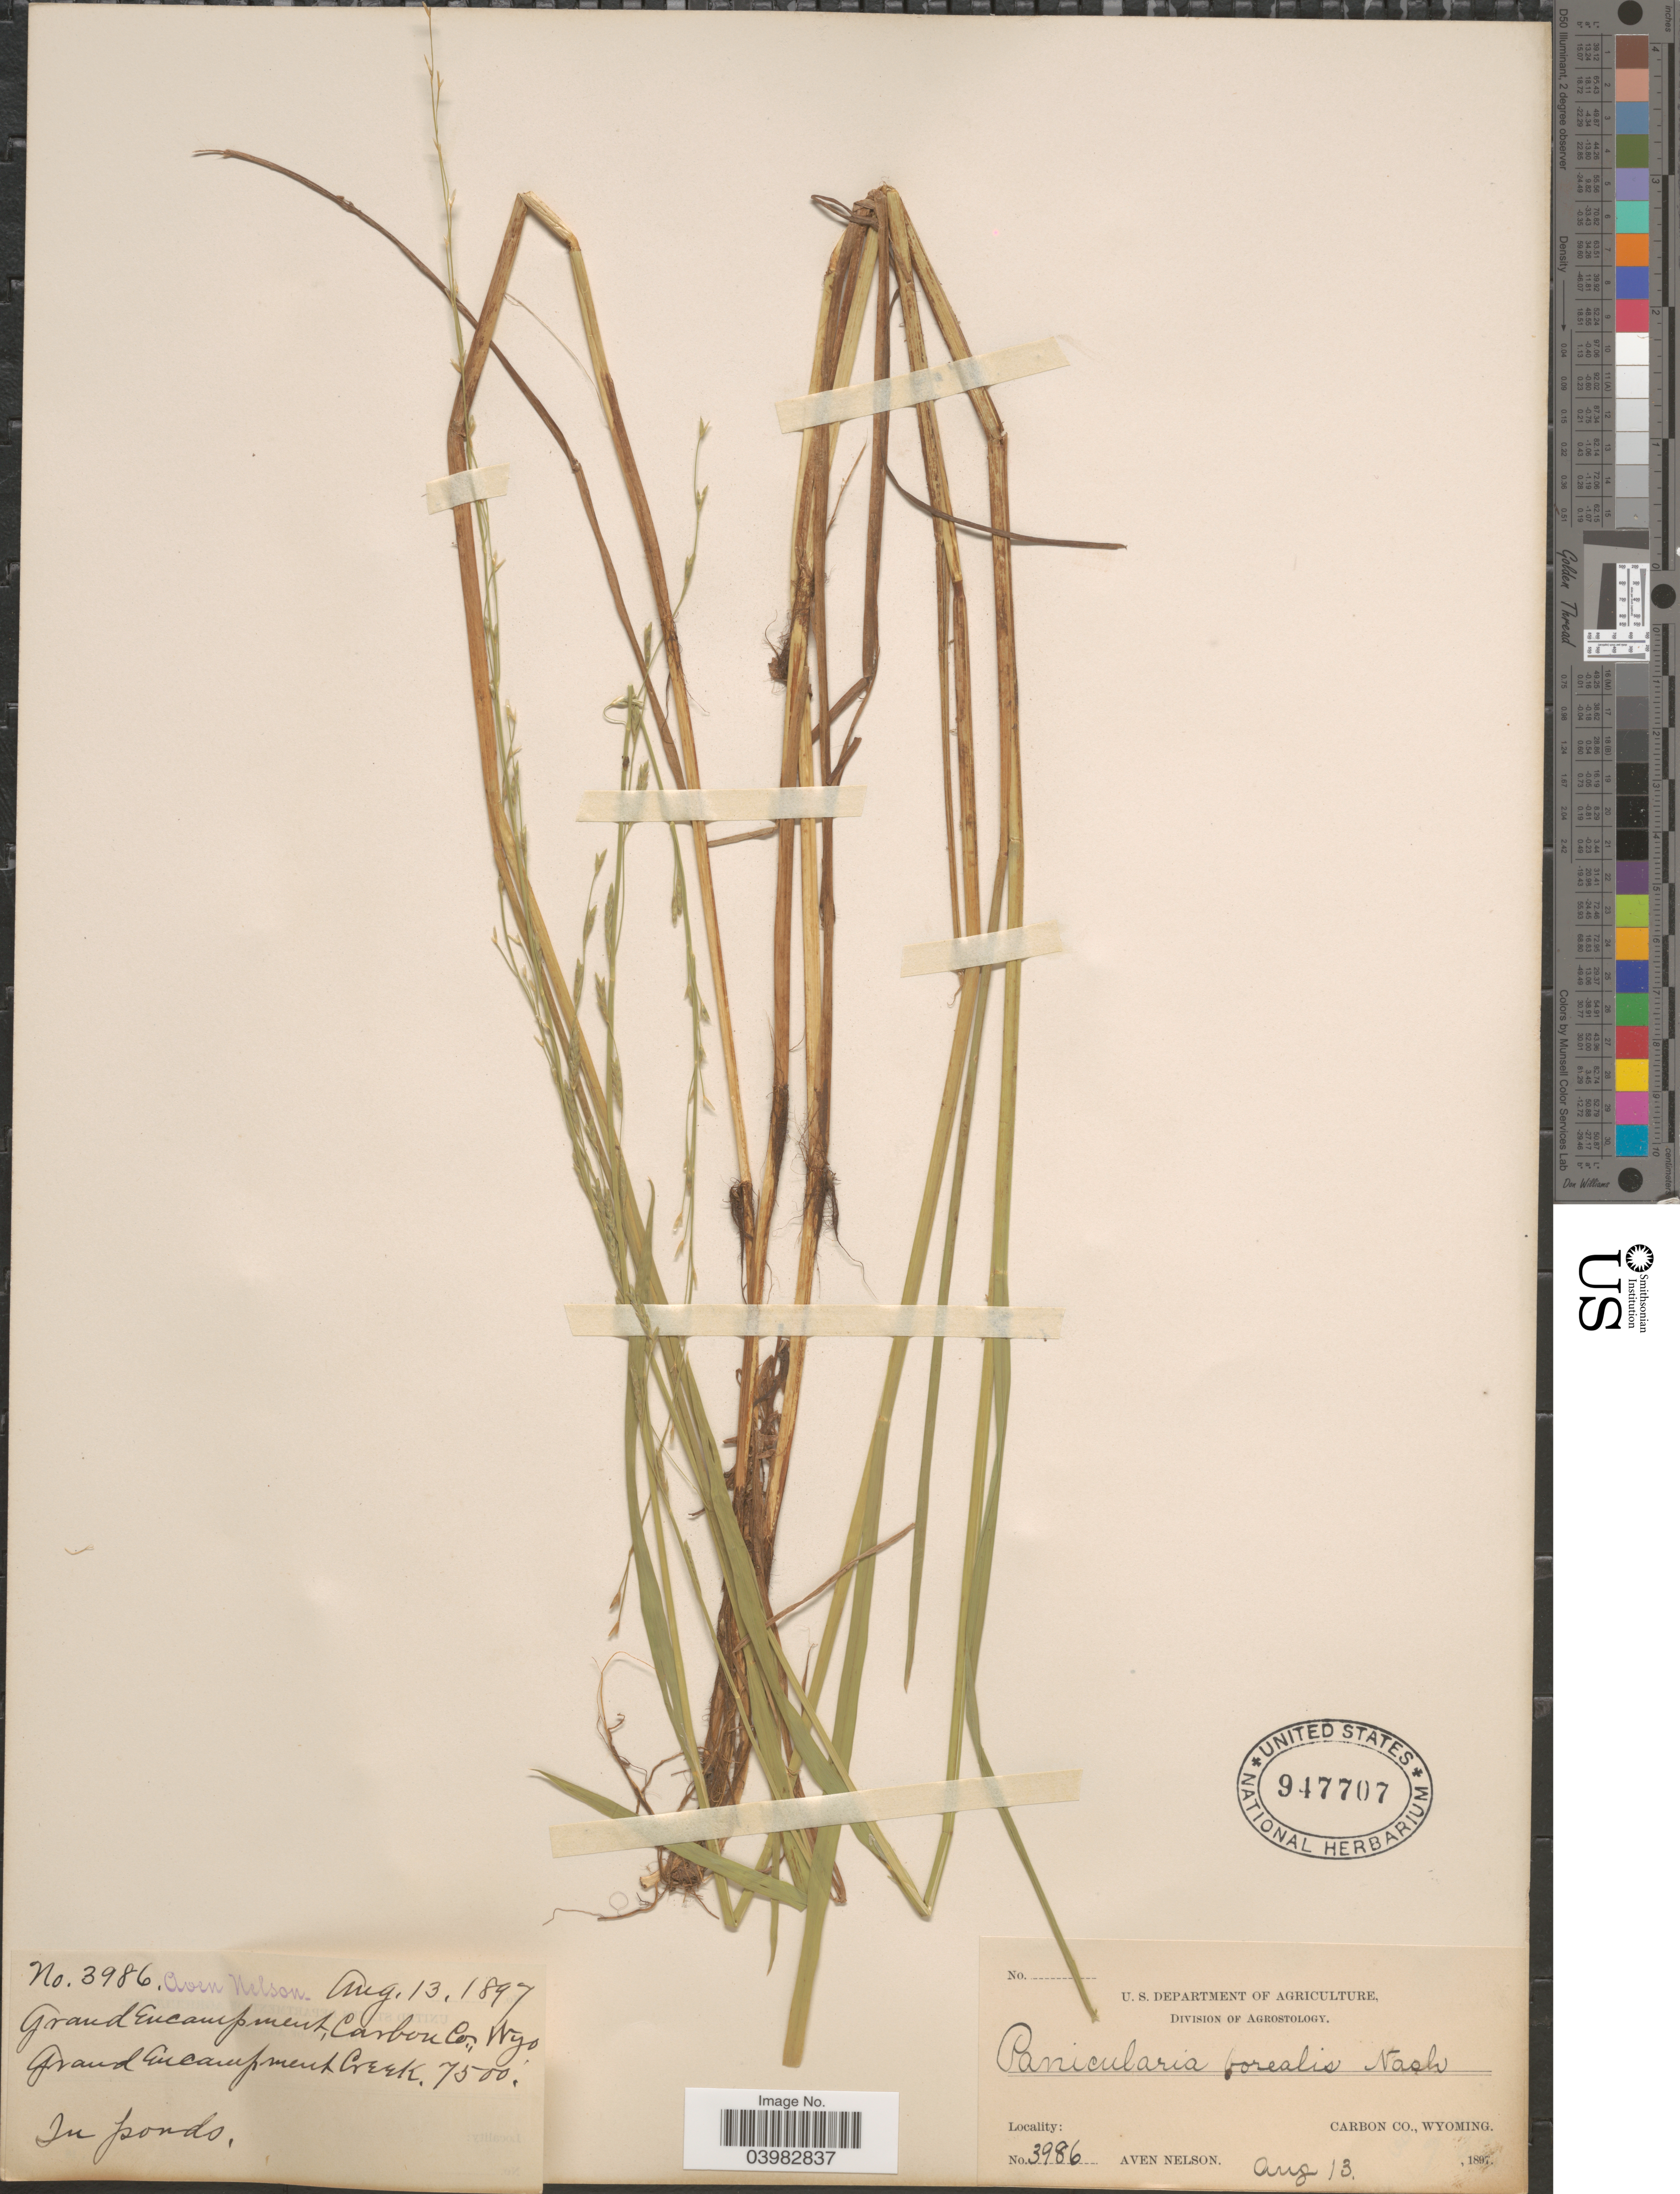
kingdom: Plantae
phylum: Tracheophyta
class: Liliopsida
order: Poales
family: Poaceae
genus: Glyceria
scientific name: Glyceria borealis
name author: (Nash) Batchelder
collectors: A. Nelson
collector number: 3986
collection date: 1897-08-13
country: United States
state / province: Wyoming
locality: Grand Encampment, Carbon Co. Grand Encampment Creek.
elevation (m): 2286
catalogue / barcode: US 947707